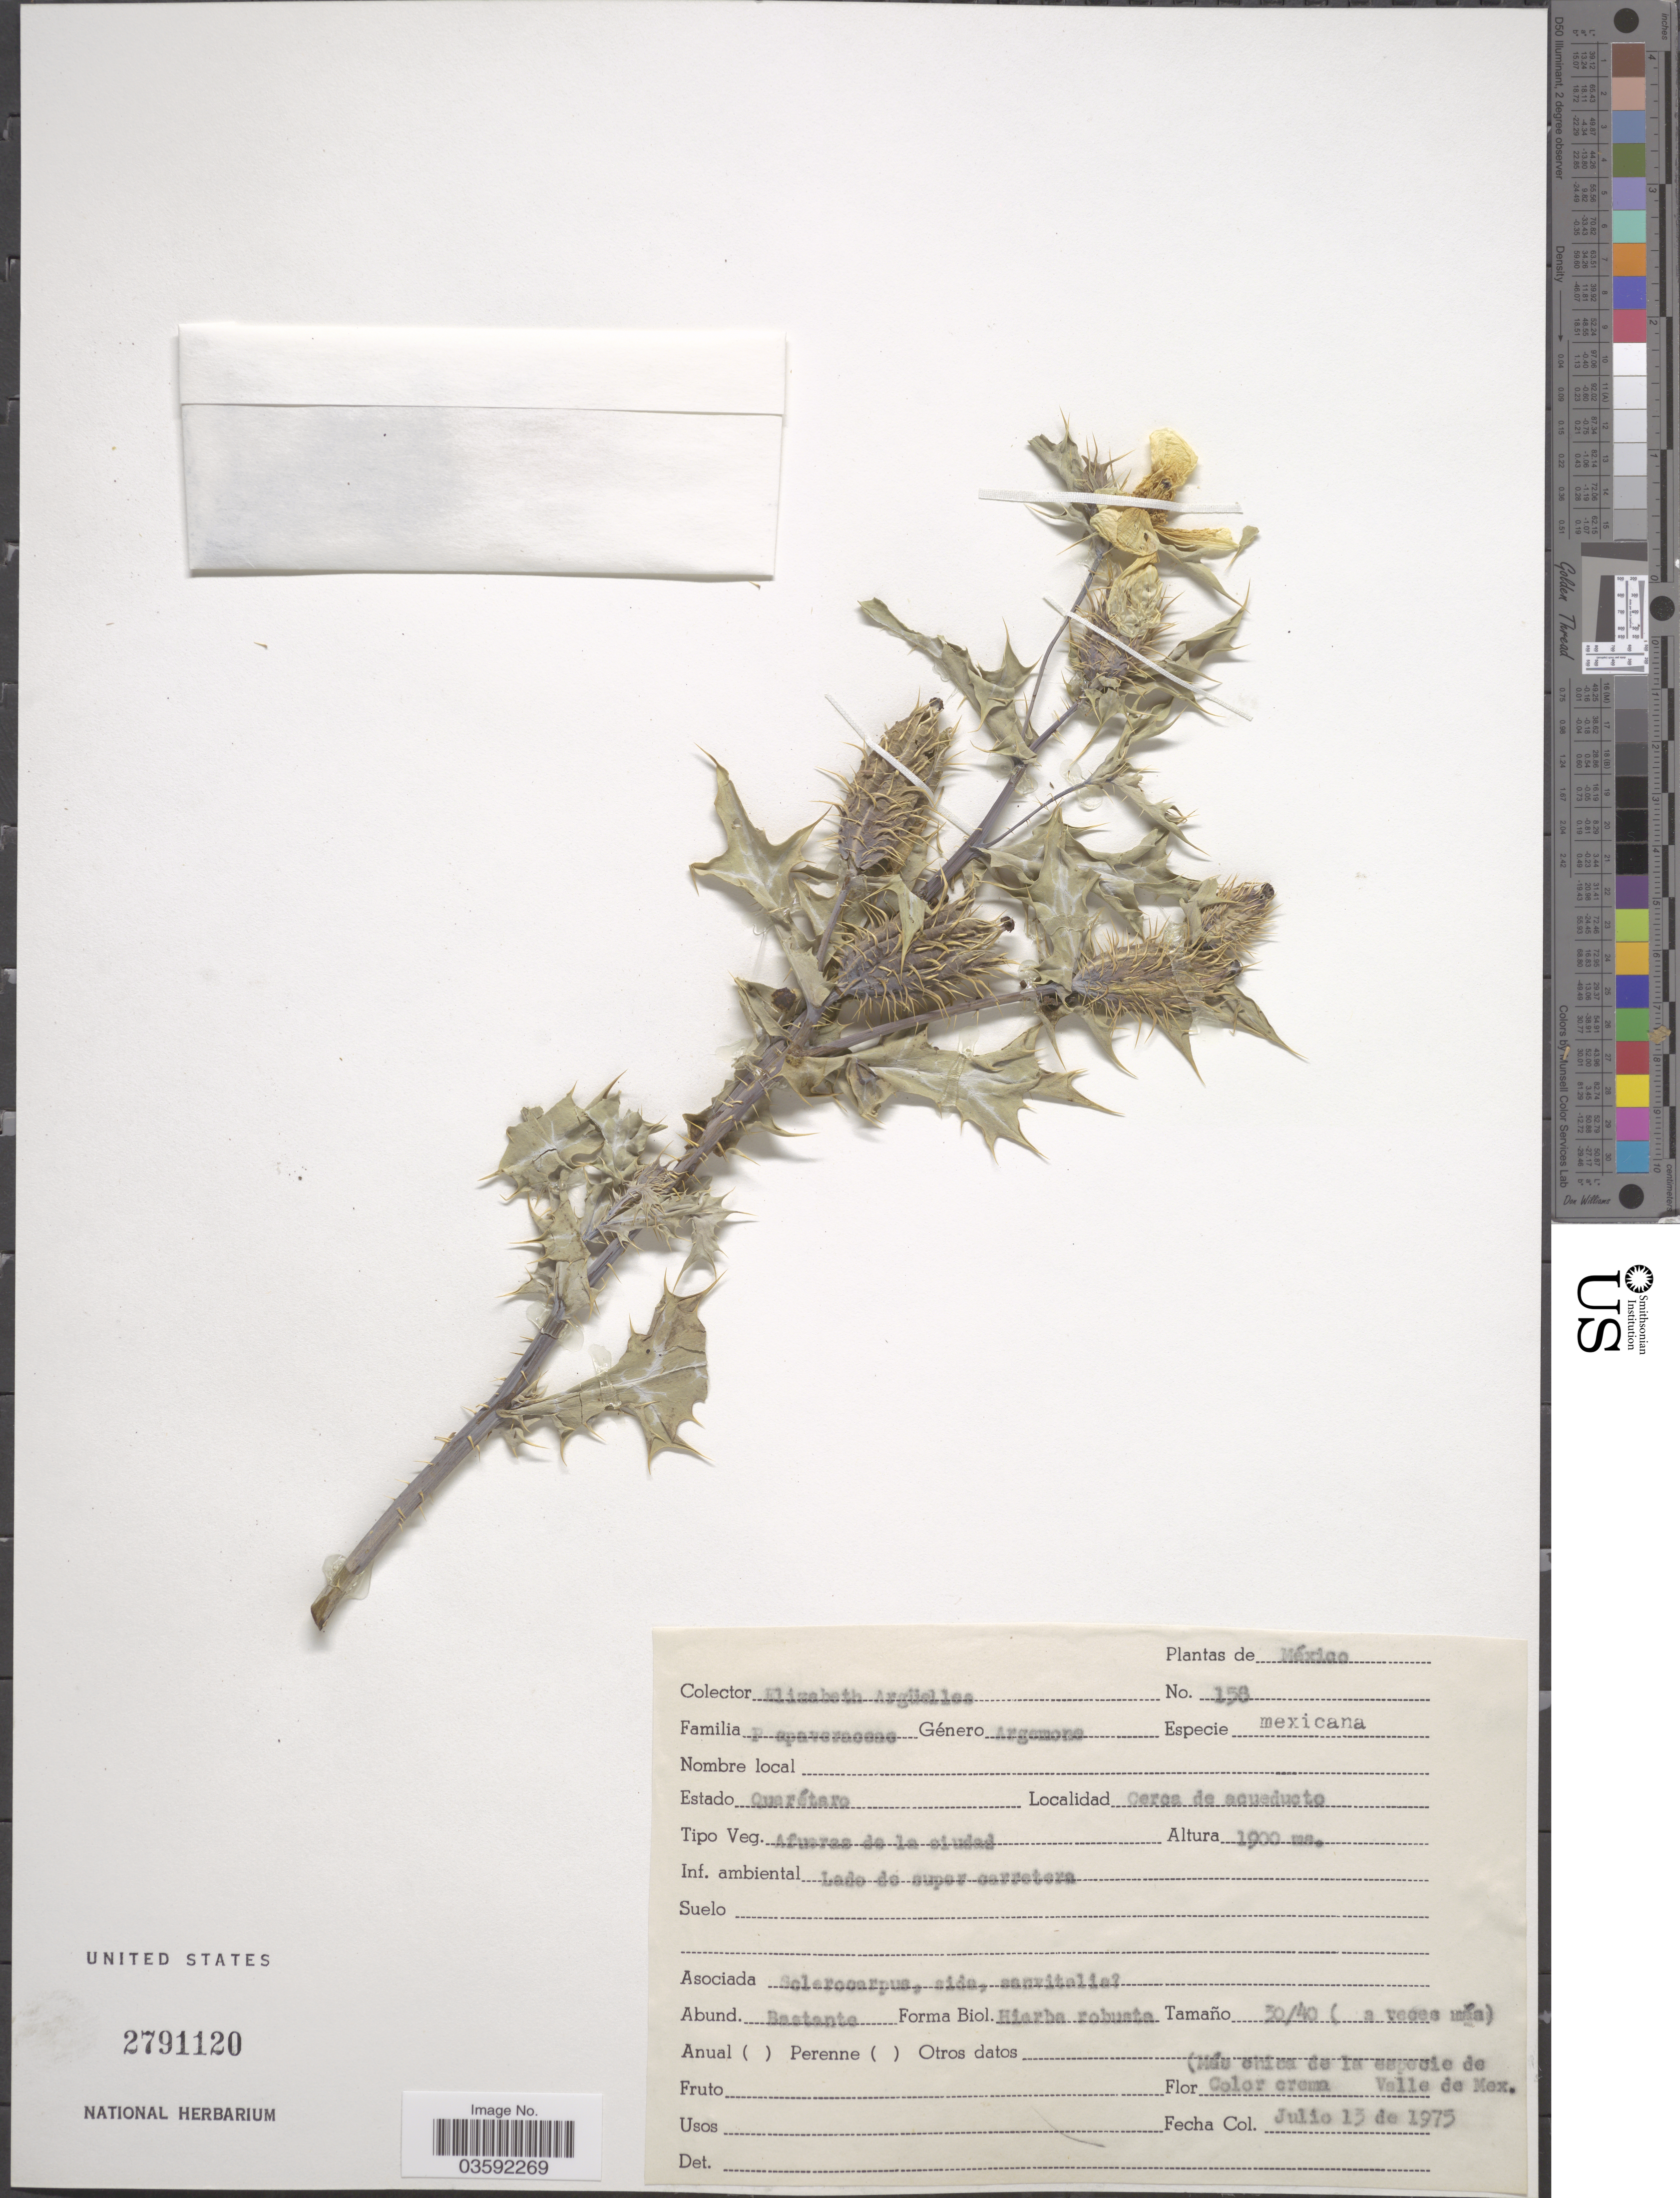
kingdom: Plantae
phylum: Tracheophyta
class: Magnoliopsida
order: Ranunculales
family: Papaveraceae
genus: Argemone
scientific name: Argemone mexicana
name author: L.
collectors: E. Argüelles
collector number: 158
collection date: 1975-07-13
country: Mexico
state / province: Querétaro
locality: Cerca de acueducto.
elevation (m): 1900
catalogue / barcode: US 2791120